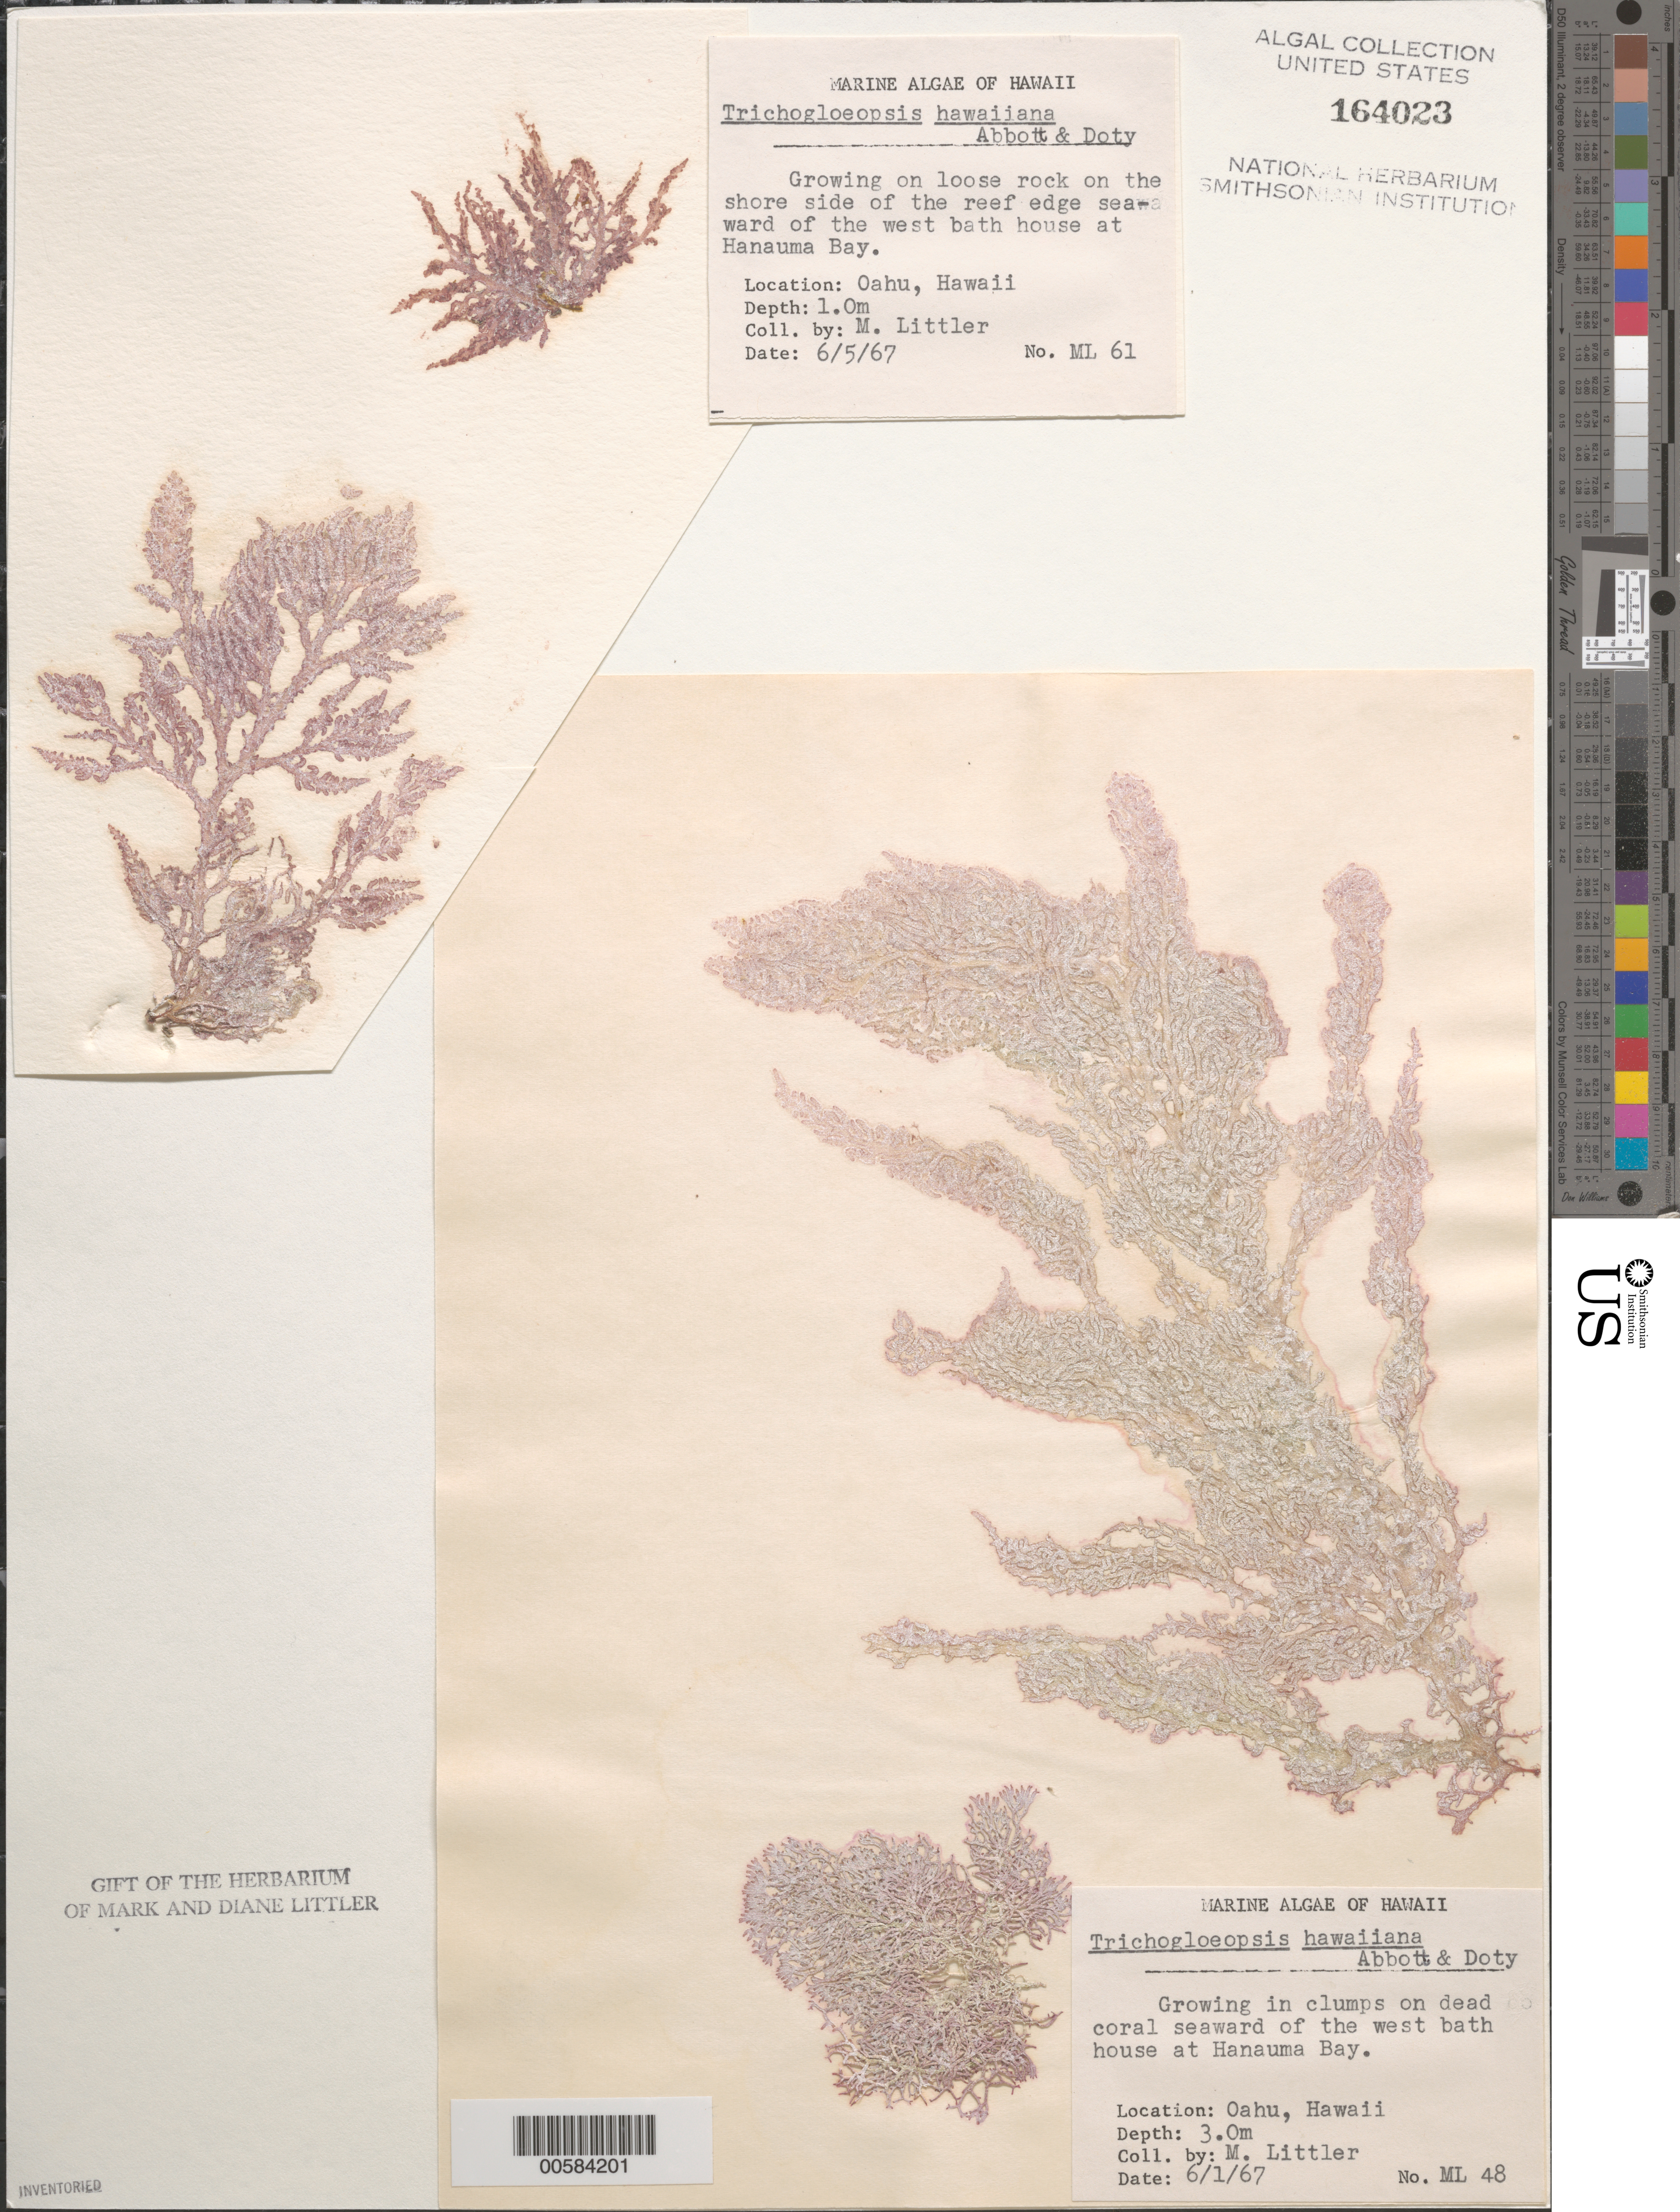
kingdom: Plantae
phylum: Rhodophyta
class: Florideophyceae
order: Nemaliales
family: Liagoraceae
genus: Trichogloeopsis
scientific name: Trichogloeopsis hawaiiana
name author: I.A. Abbott & Doty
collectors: M. M. Littler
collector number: ML 48 & ML 61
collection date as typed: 01 Jun 1967 and 05 Jun 1967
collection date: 1967-06-01,1967-06-05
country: United States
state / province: Hawaii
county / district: Honolulu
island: Oahu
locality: Hanauma Bay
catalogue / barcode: US 164023